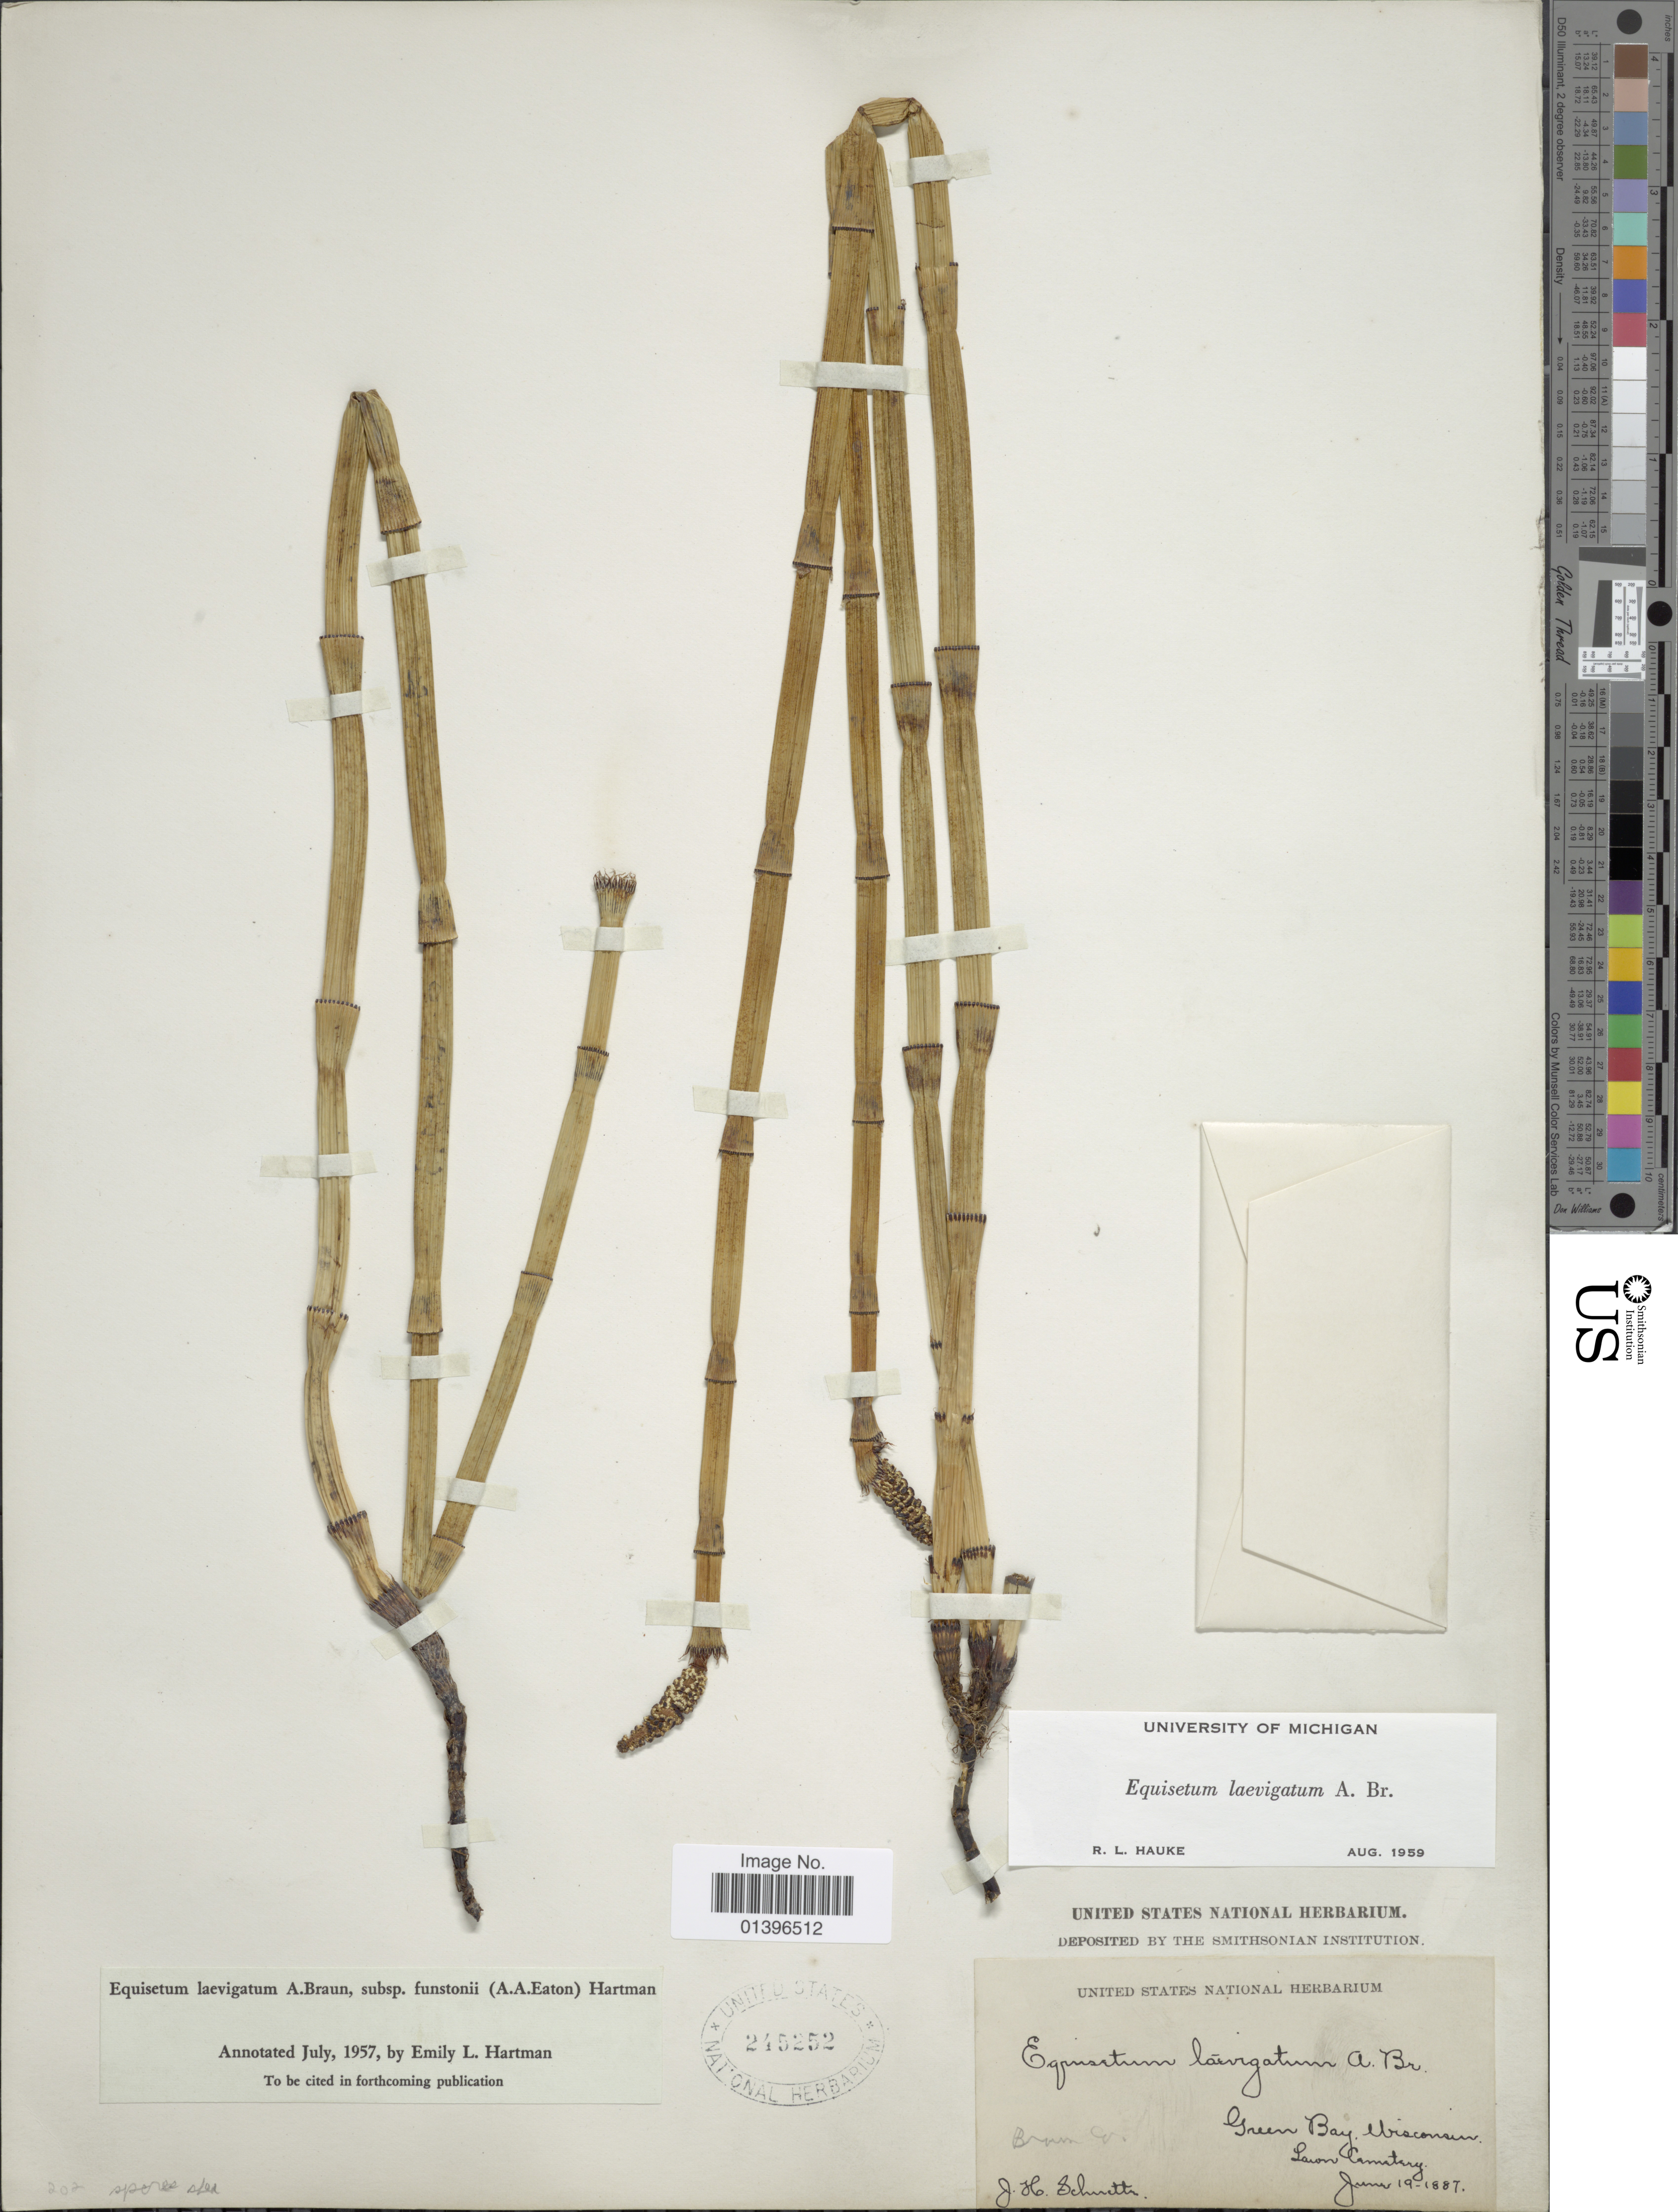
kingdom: Plantae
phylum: Tracheophyta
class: Polypodiopsida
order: Equisetales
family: Equisetaceae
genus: Equisetum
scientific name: Equisetum laevigatum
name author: A. Braun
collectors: J. H. Schuette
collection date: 1887-06-19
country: United States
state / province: Wisconsin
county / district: Brown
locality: Lawn Cemetery, Green Bay, Brown Co.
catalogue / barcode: US 245252